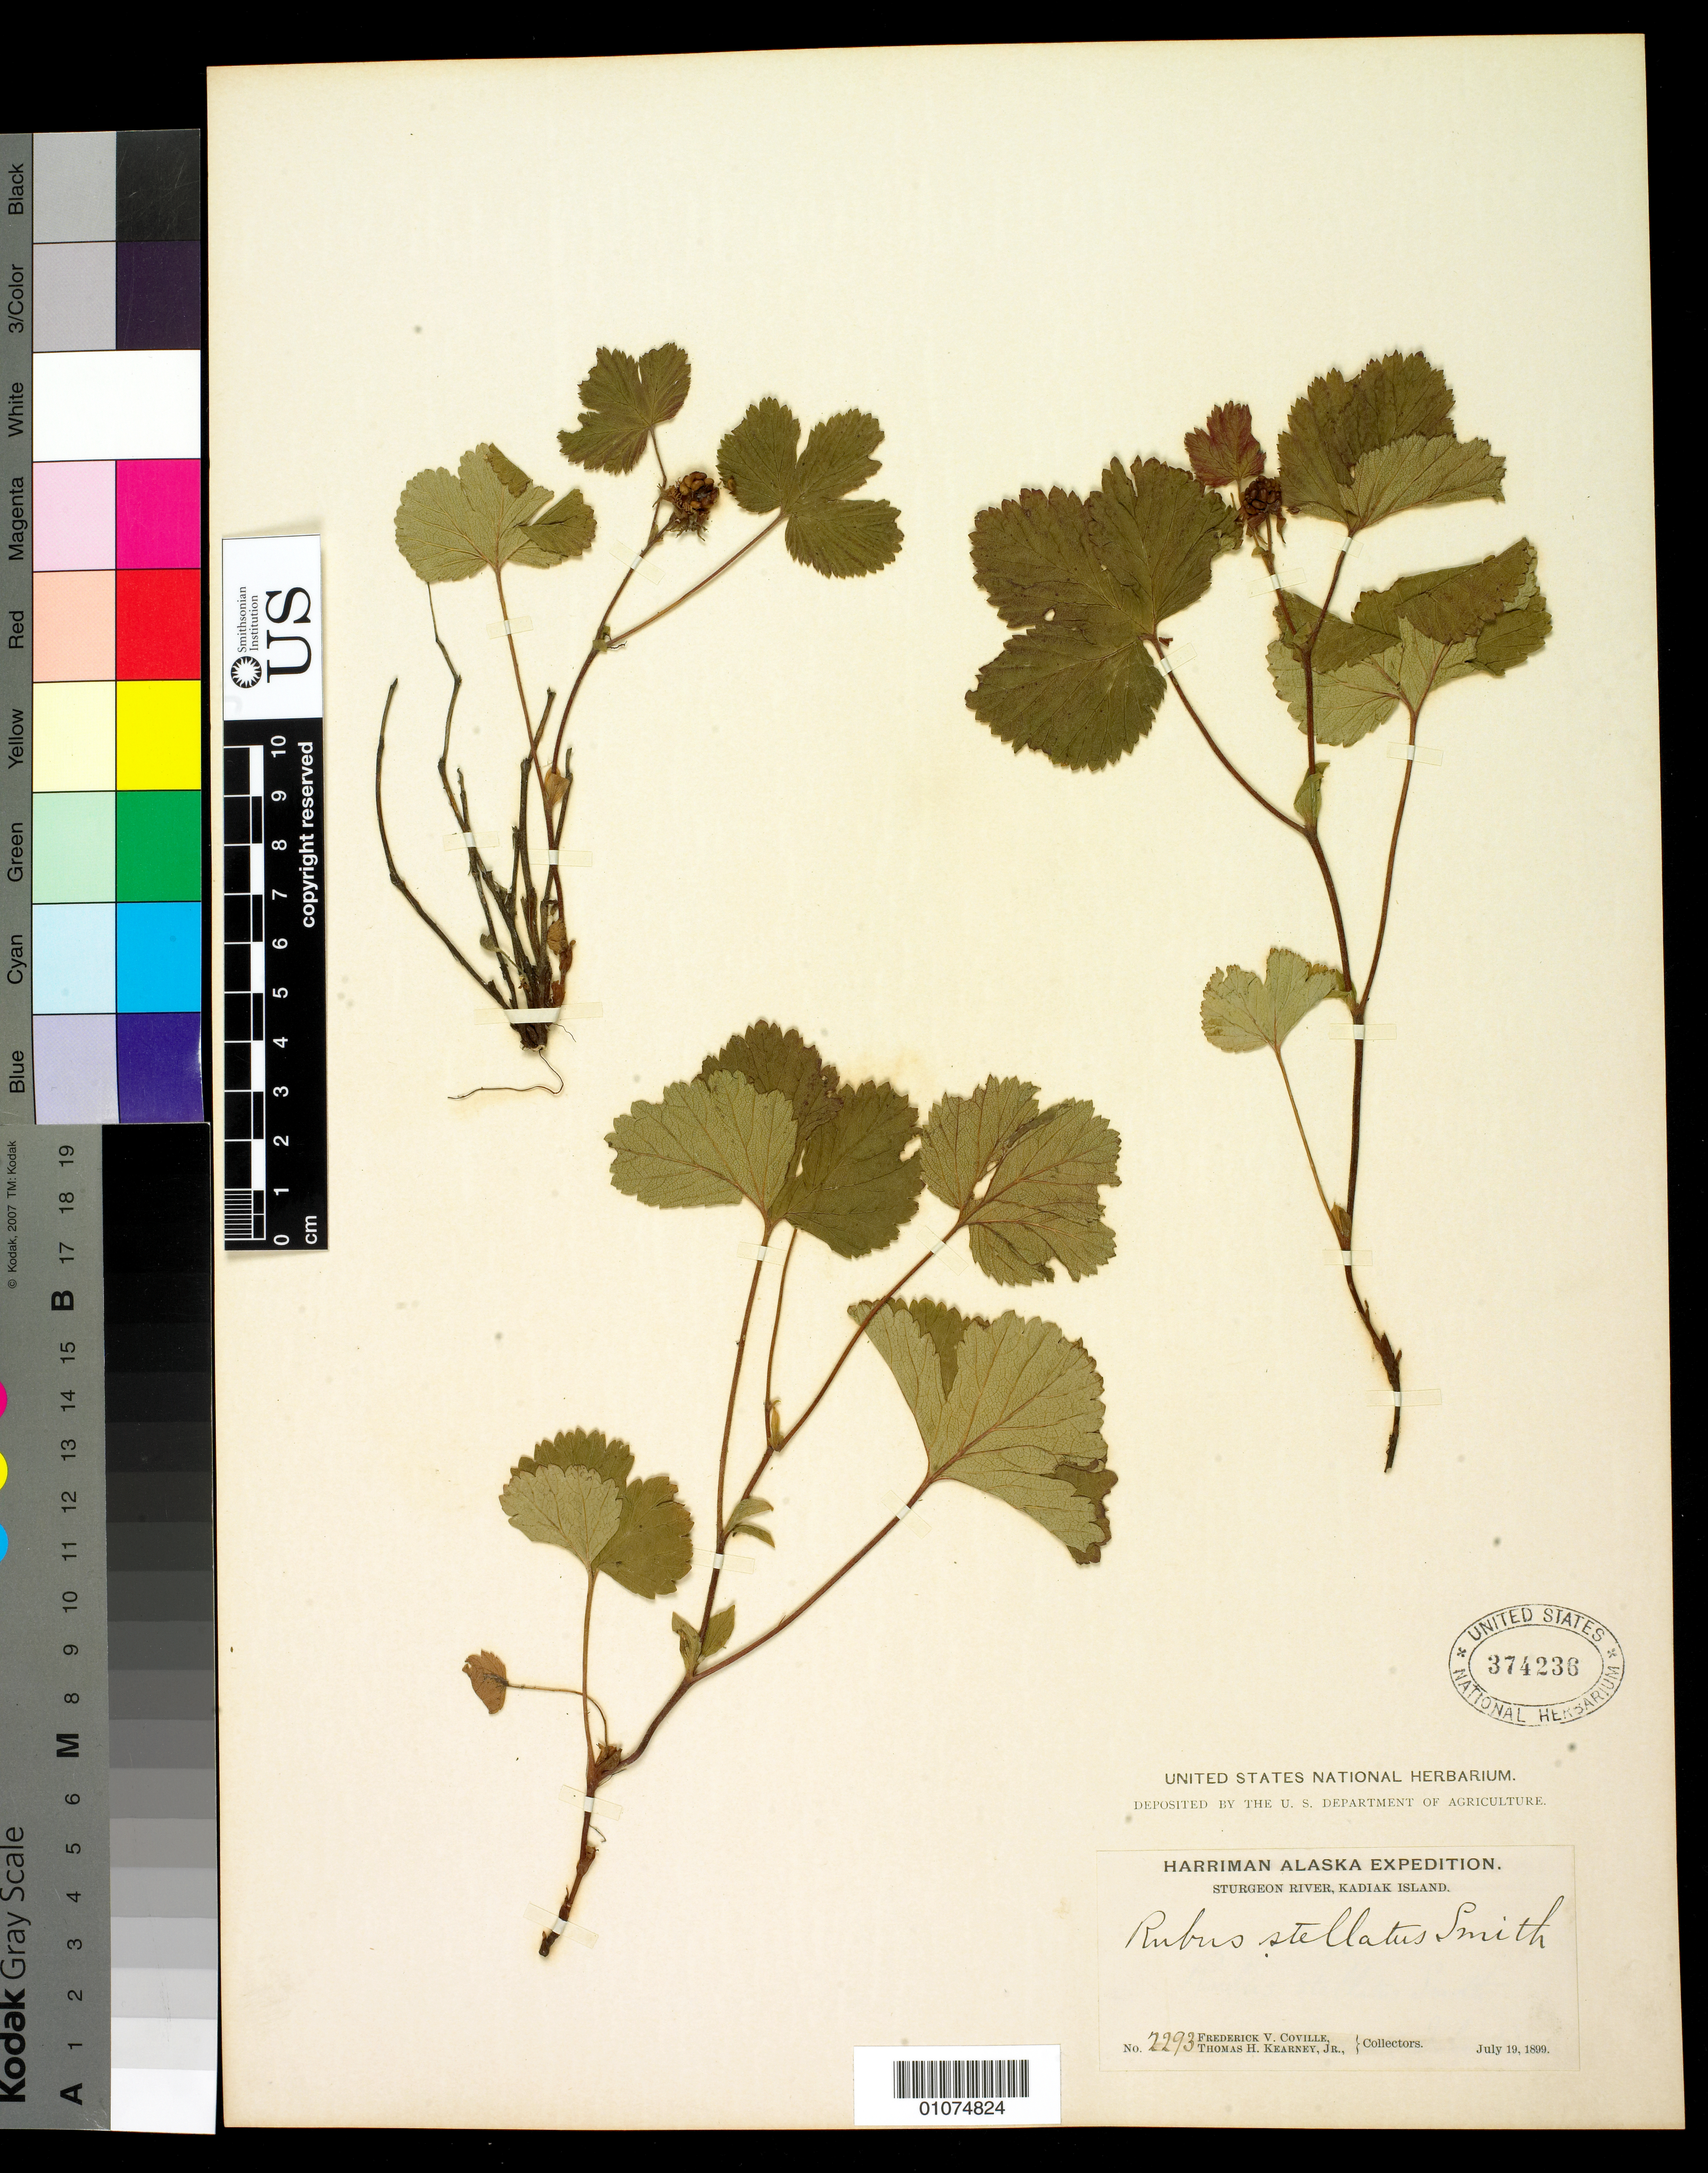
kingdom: Plantae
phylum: Tracheophyta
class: Magnoliopsida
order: Rosales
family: Rosaceae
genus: Rubus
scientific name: Rubus stellatus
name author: Sm.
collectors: F. V. Coville & T. H. Kearney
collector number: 2293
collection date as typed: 19 Jul 1899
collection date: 1899-07-19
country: United States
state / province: Alaska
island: Kodiak [Kadiak]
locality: Sturgeon River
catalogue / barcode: US 374235